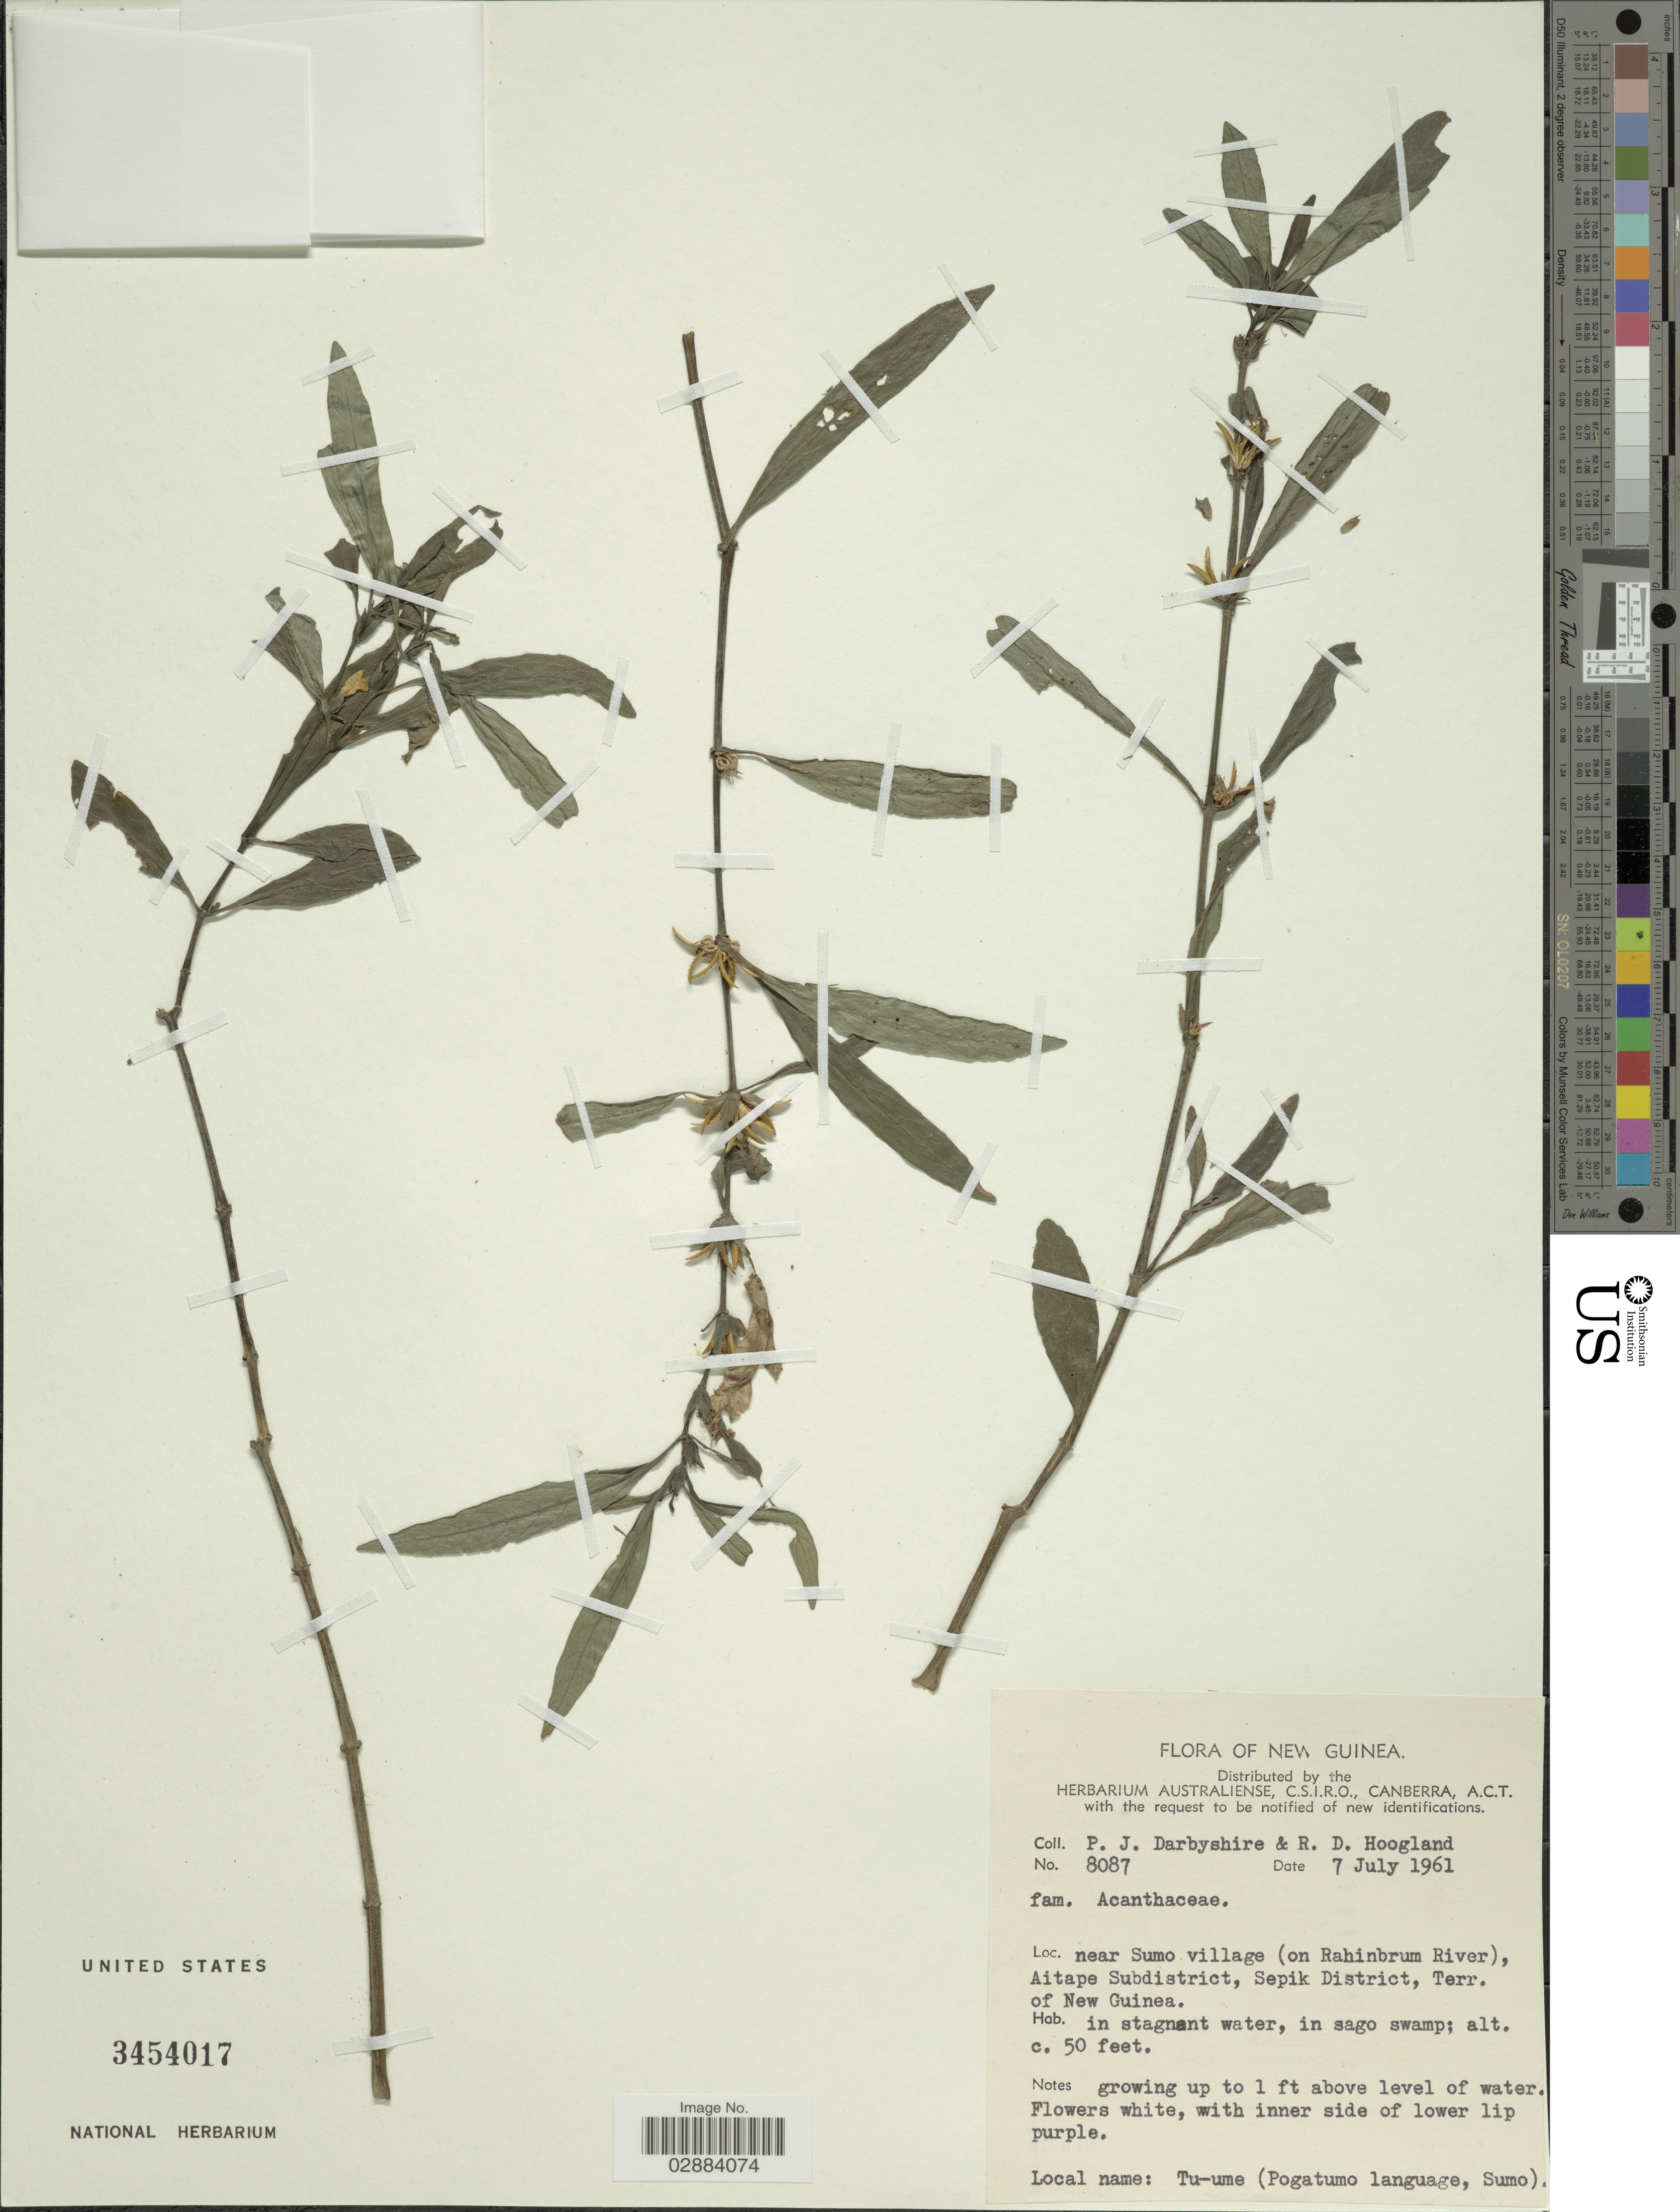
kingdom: Plantae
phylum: Tracheophyta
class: Magnoliopsida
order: Lamiales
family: Acanthaceae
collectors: P. Darbyshire & R. D. Hoogland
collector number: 8087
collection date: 1961-07-07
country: Papua New Guinea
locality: New Guinea. Near Sumo village (on Rahinbrum River), Aitape Subdistrict, Sepik District, Terr. of New Guinea.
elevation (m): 15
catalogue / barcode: US 3454017